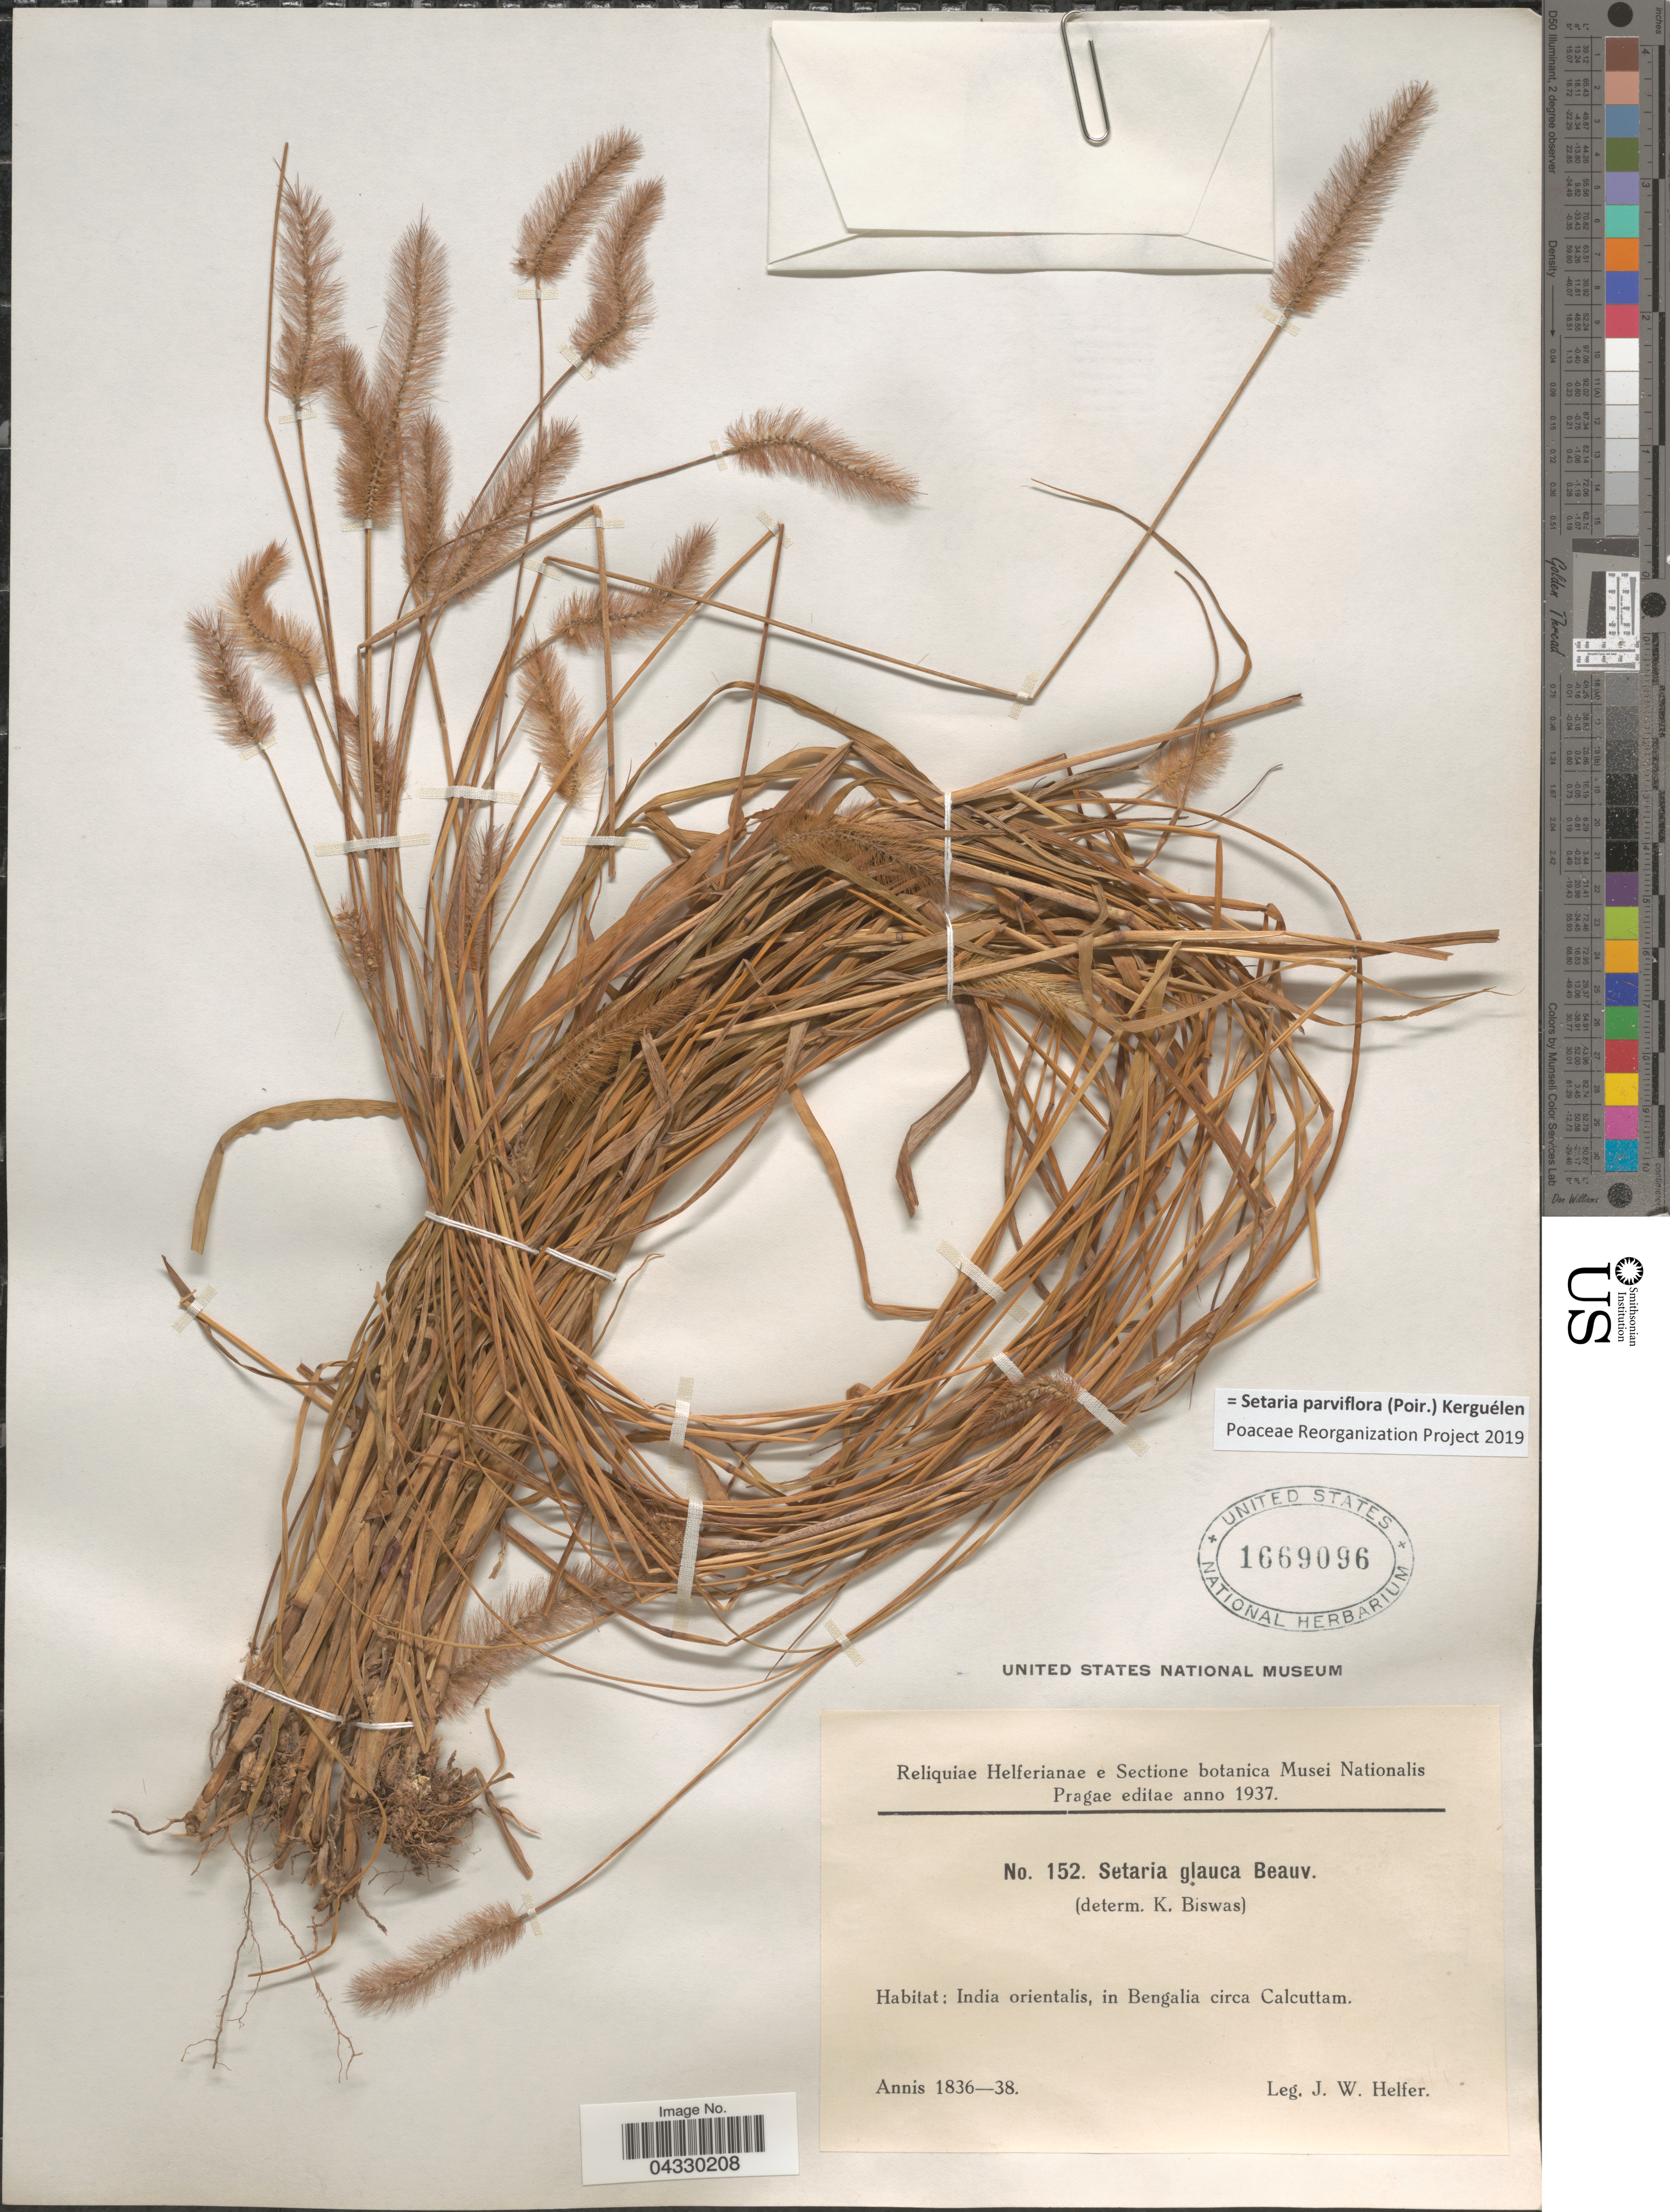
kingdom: Plantae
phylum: Tracheophyta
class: Liliopsida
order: Poales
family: Poaceae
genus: Setaria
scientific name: Setaria parviflora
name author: (Poir.) Kerguélen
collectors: J. W. Helfer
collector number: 152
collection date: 1836/1838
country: India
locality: India orientalis, in Bengalia circa Calcuttam.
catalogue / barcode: US 1669096